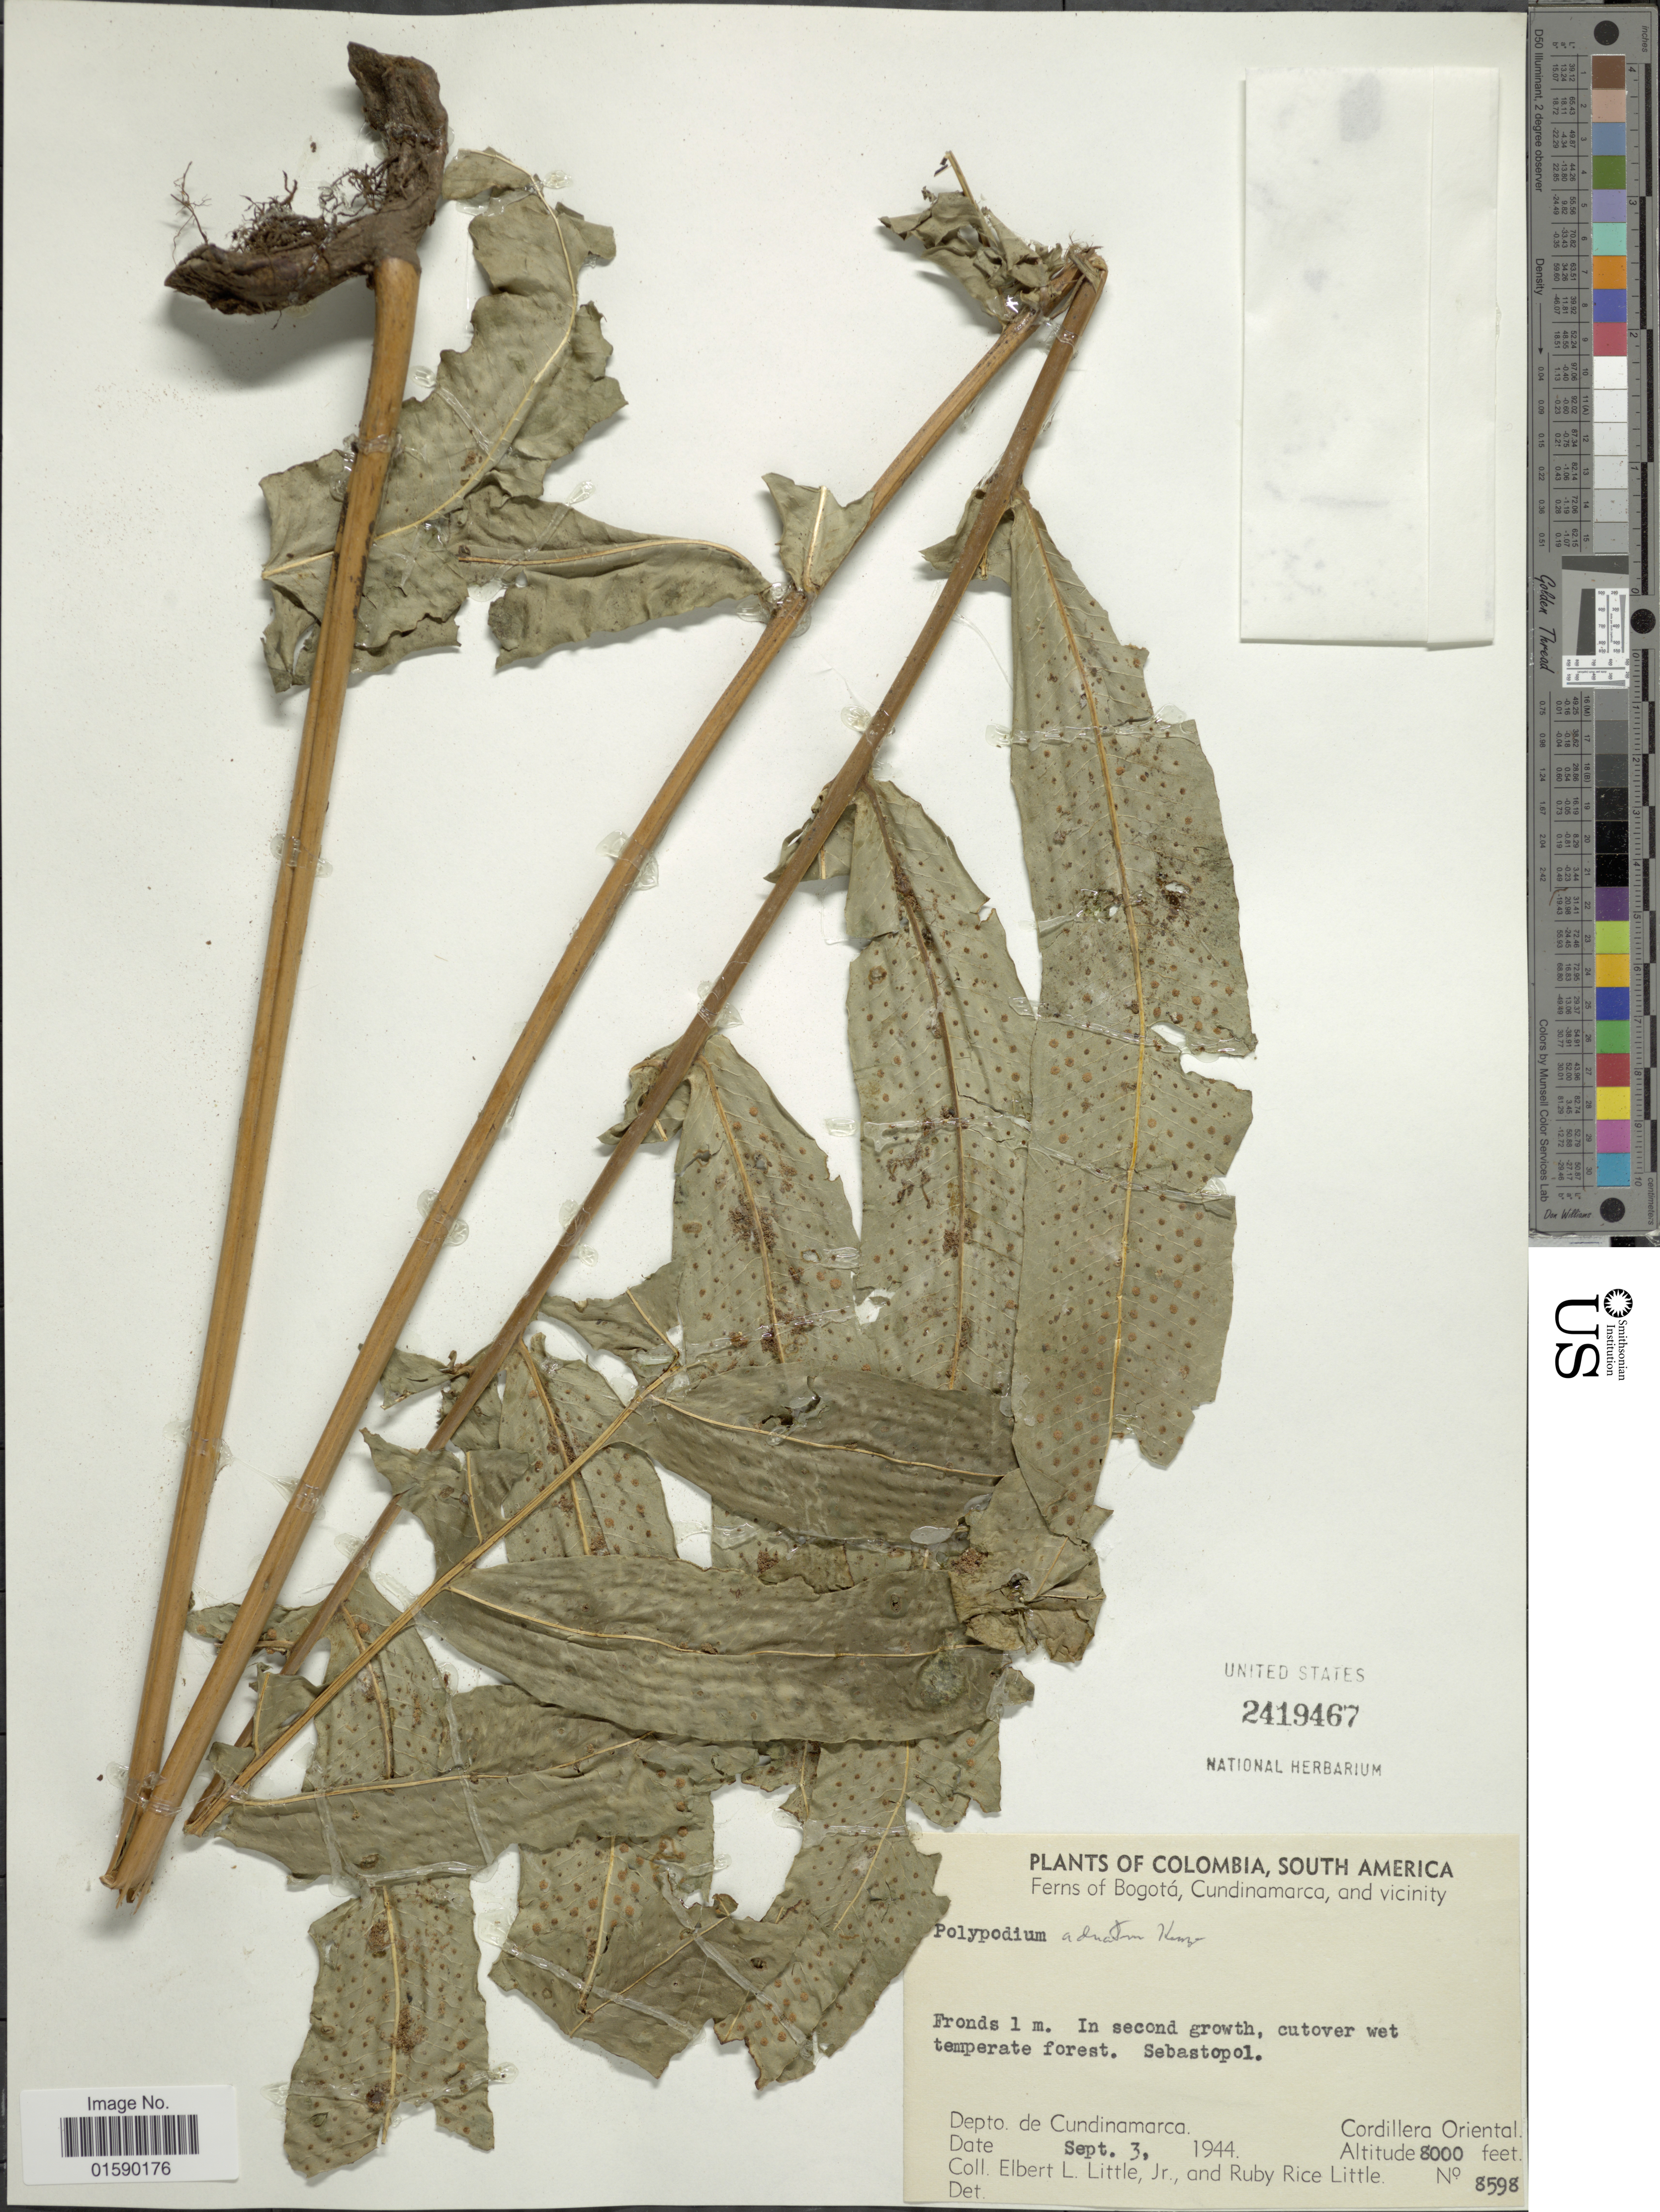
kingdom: Plantae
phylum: Tracheophyta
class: Polypodiopsida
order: Polypodiales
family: Polypodiaceae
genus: Aglaomorpha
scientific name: Aglaomorpha heraclea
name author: (Kunze) Copel.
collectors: E. L. Little & R. R. Little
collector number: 8598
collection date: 1944-09-03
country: Colombia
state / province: Cundinamarca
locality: Colombia, South America. Cundinamarca and vicinity. Sebastopol. Depto. de Cundinamarca, Cordiller Oriental.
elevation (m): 2438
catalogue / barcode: US 2419467